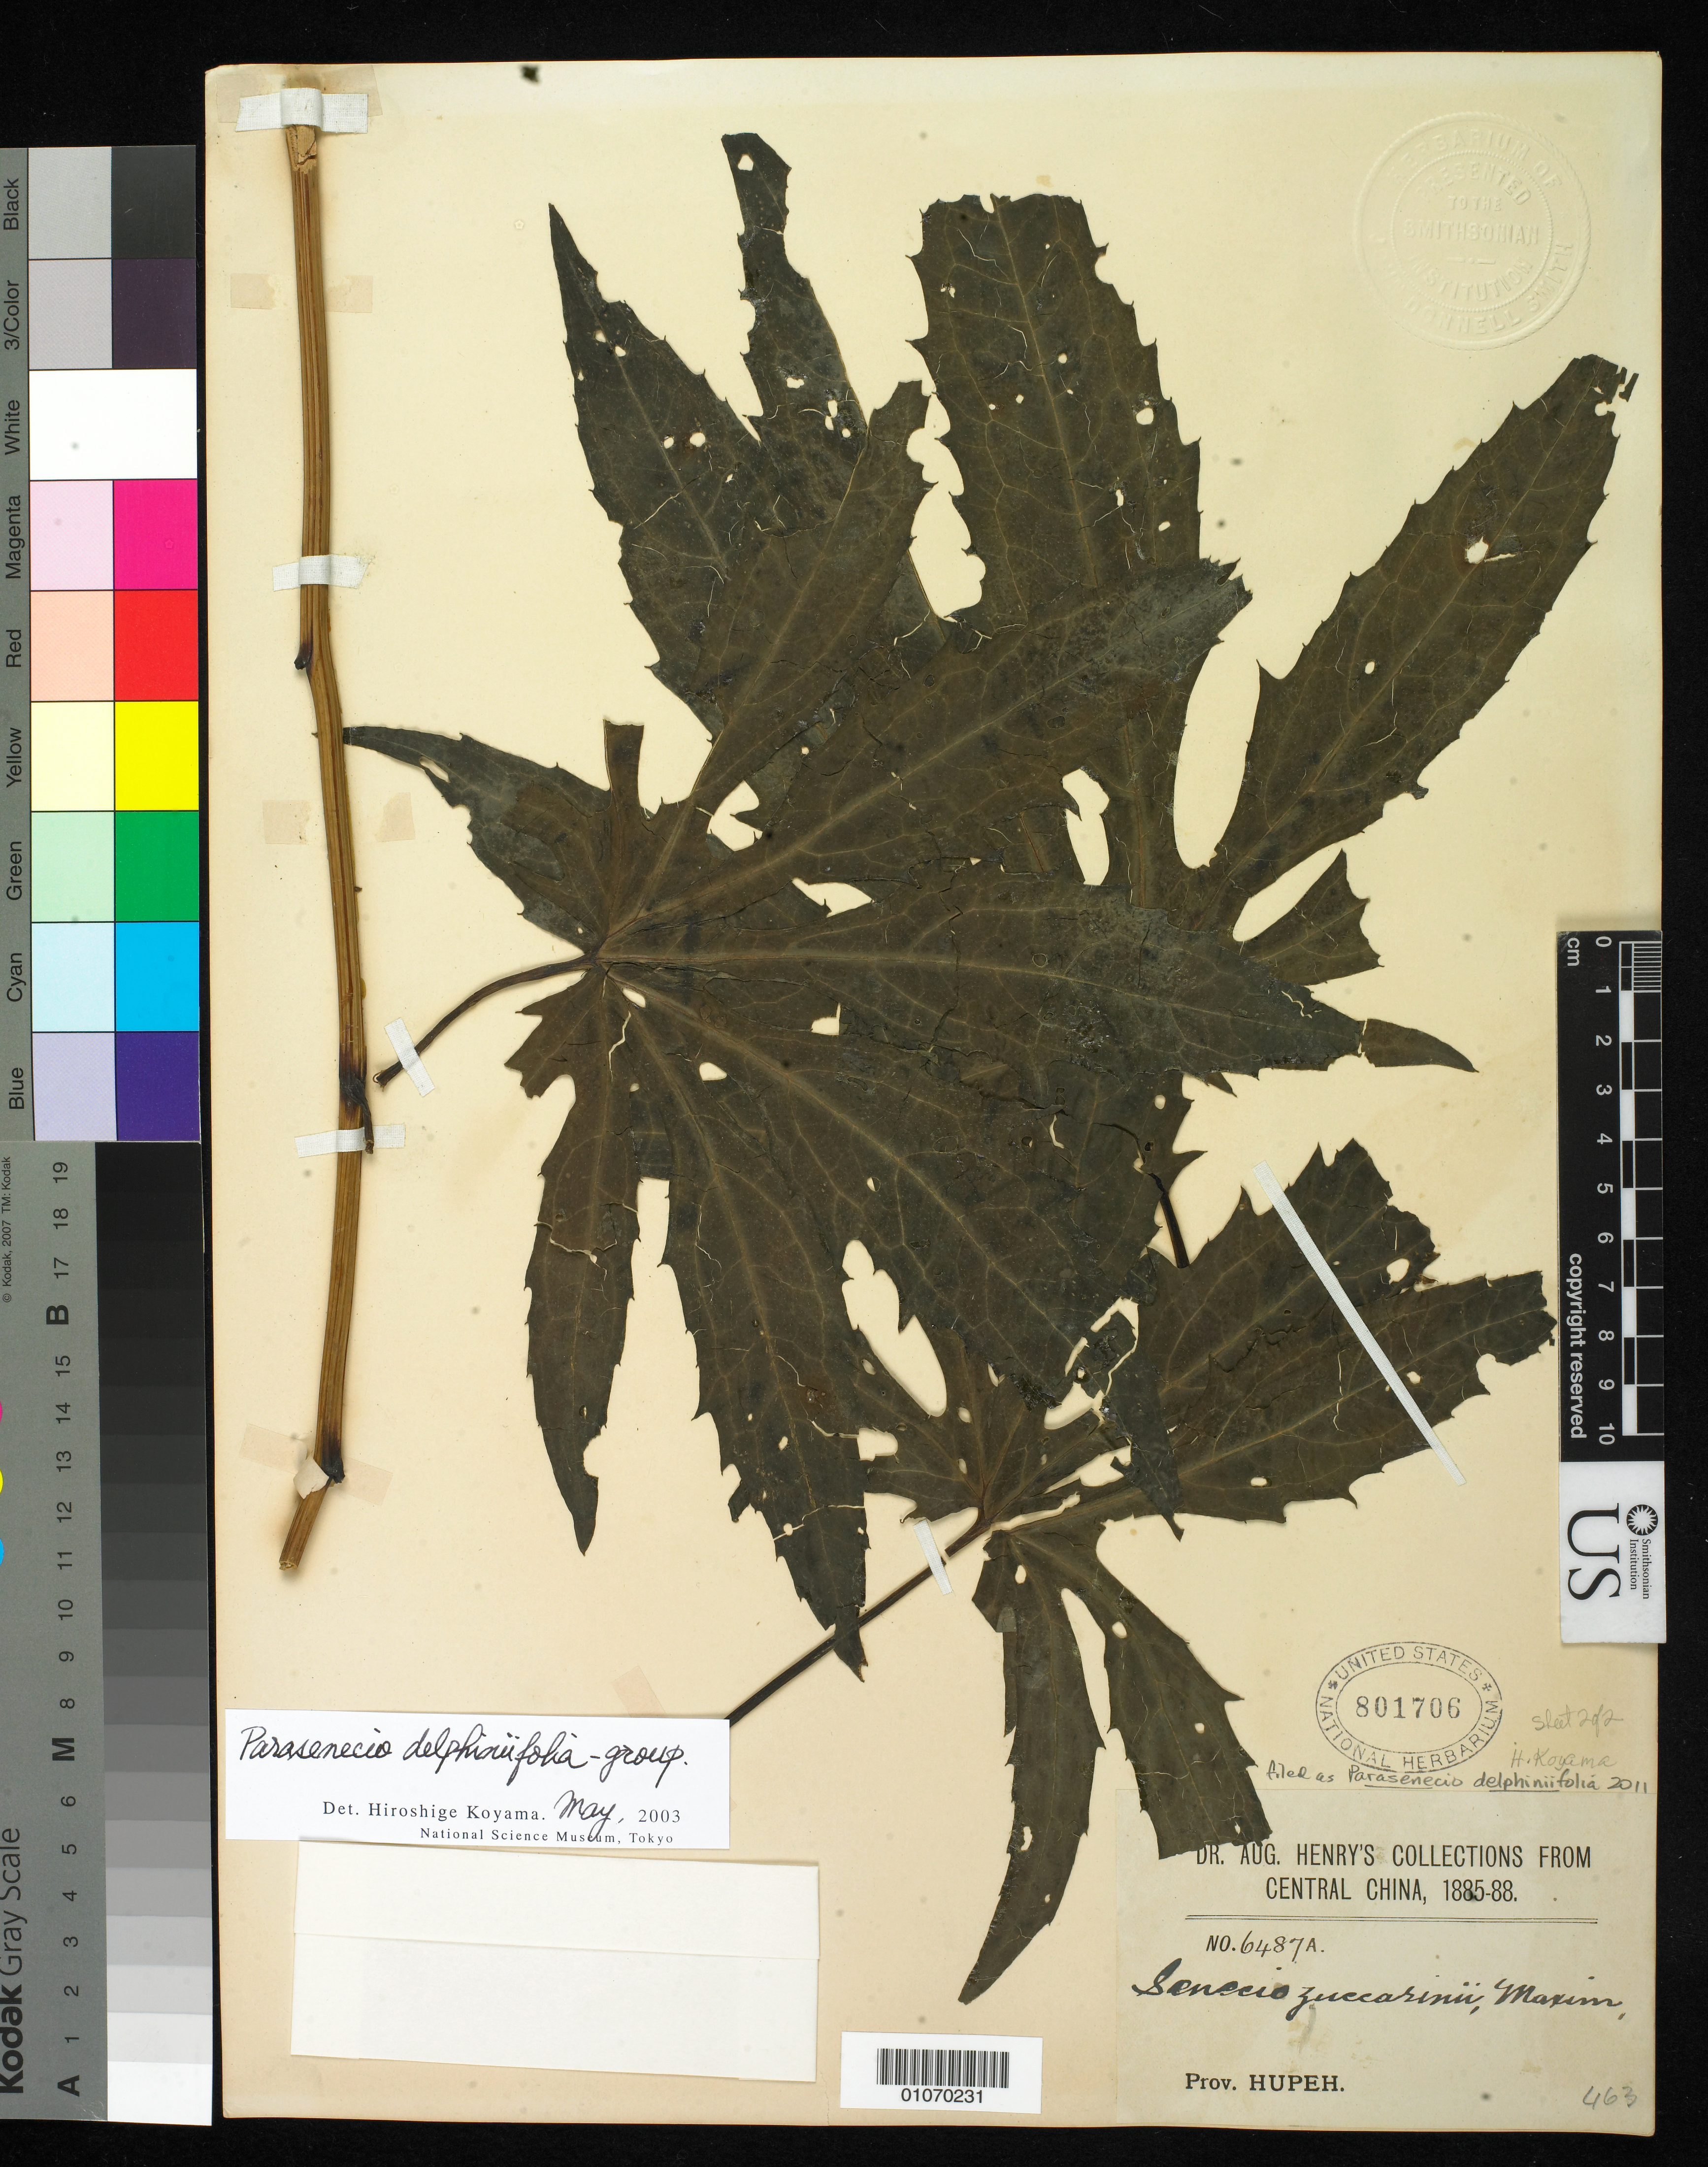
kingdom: Plantae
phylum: Tracheophyta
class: Magnoliopsida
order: Asterales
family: Asteraceae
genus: Parasenecio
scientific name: Parasenecio delphiniifolia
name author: H. Koyama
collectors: A. Henry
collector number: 6487 A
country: China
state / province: Hubei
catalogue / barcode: US 801706